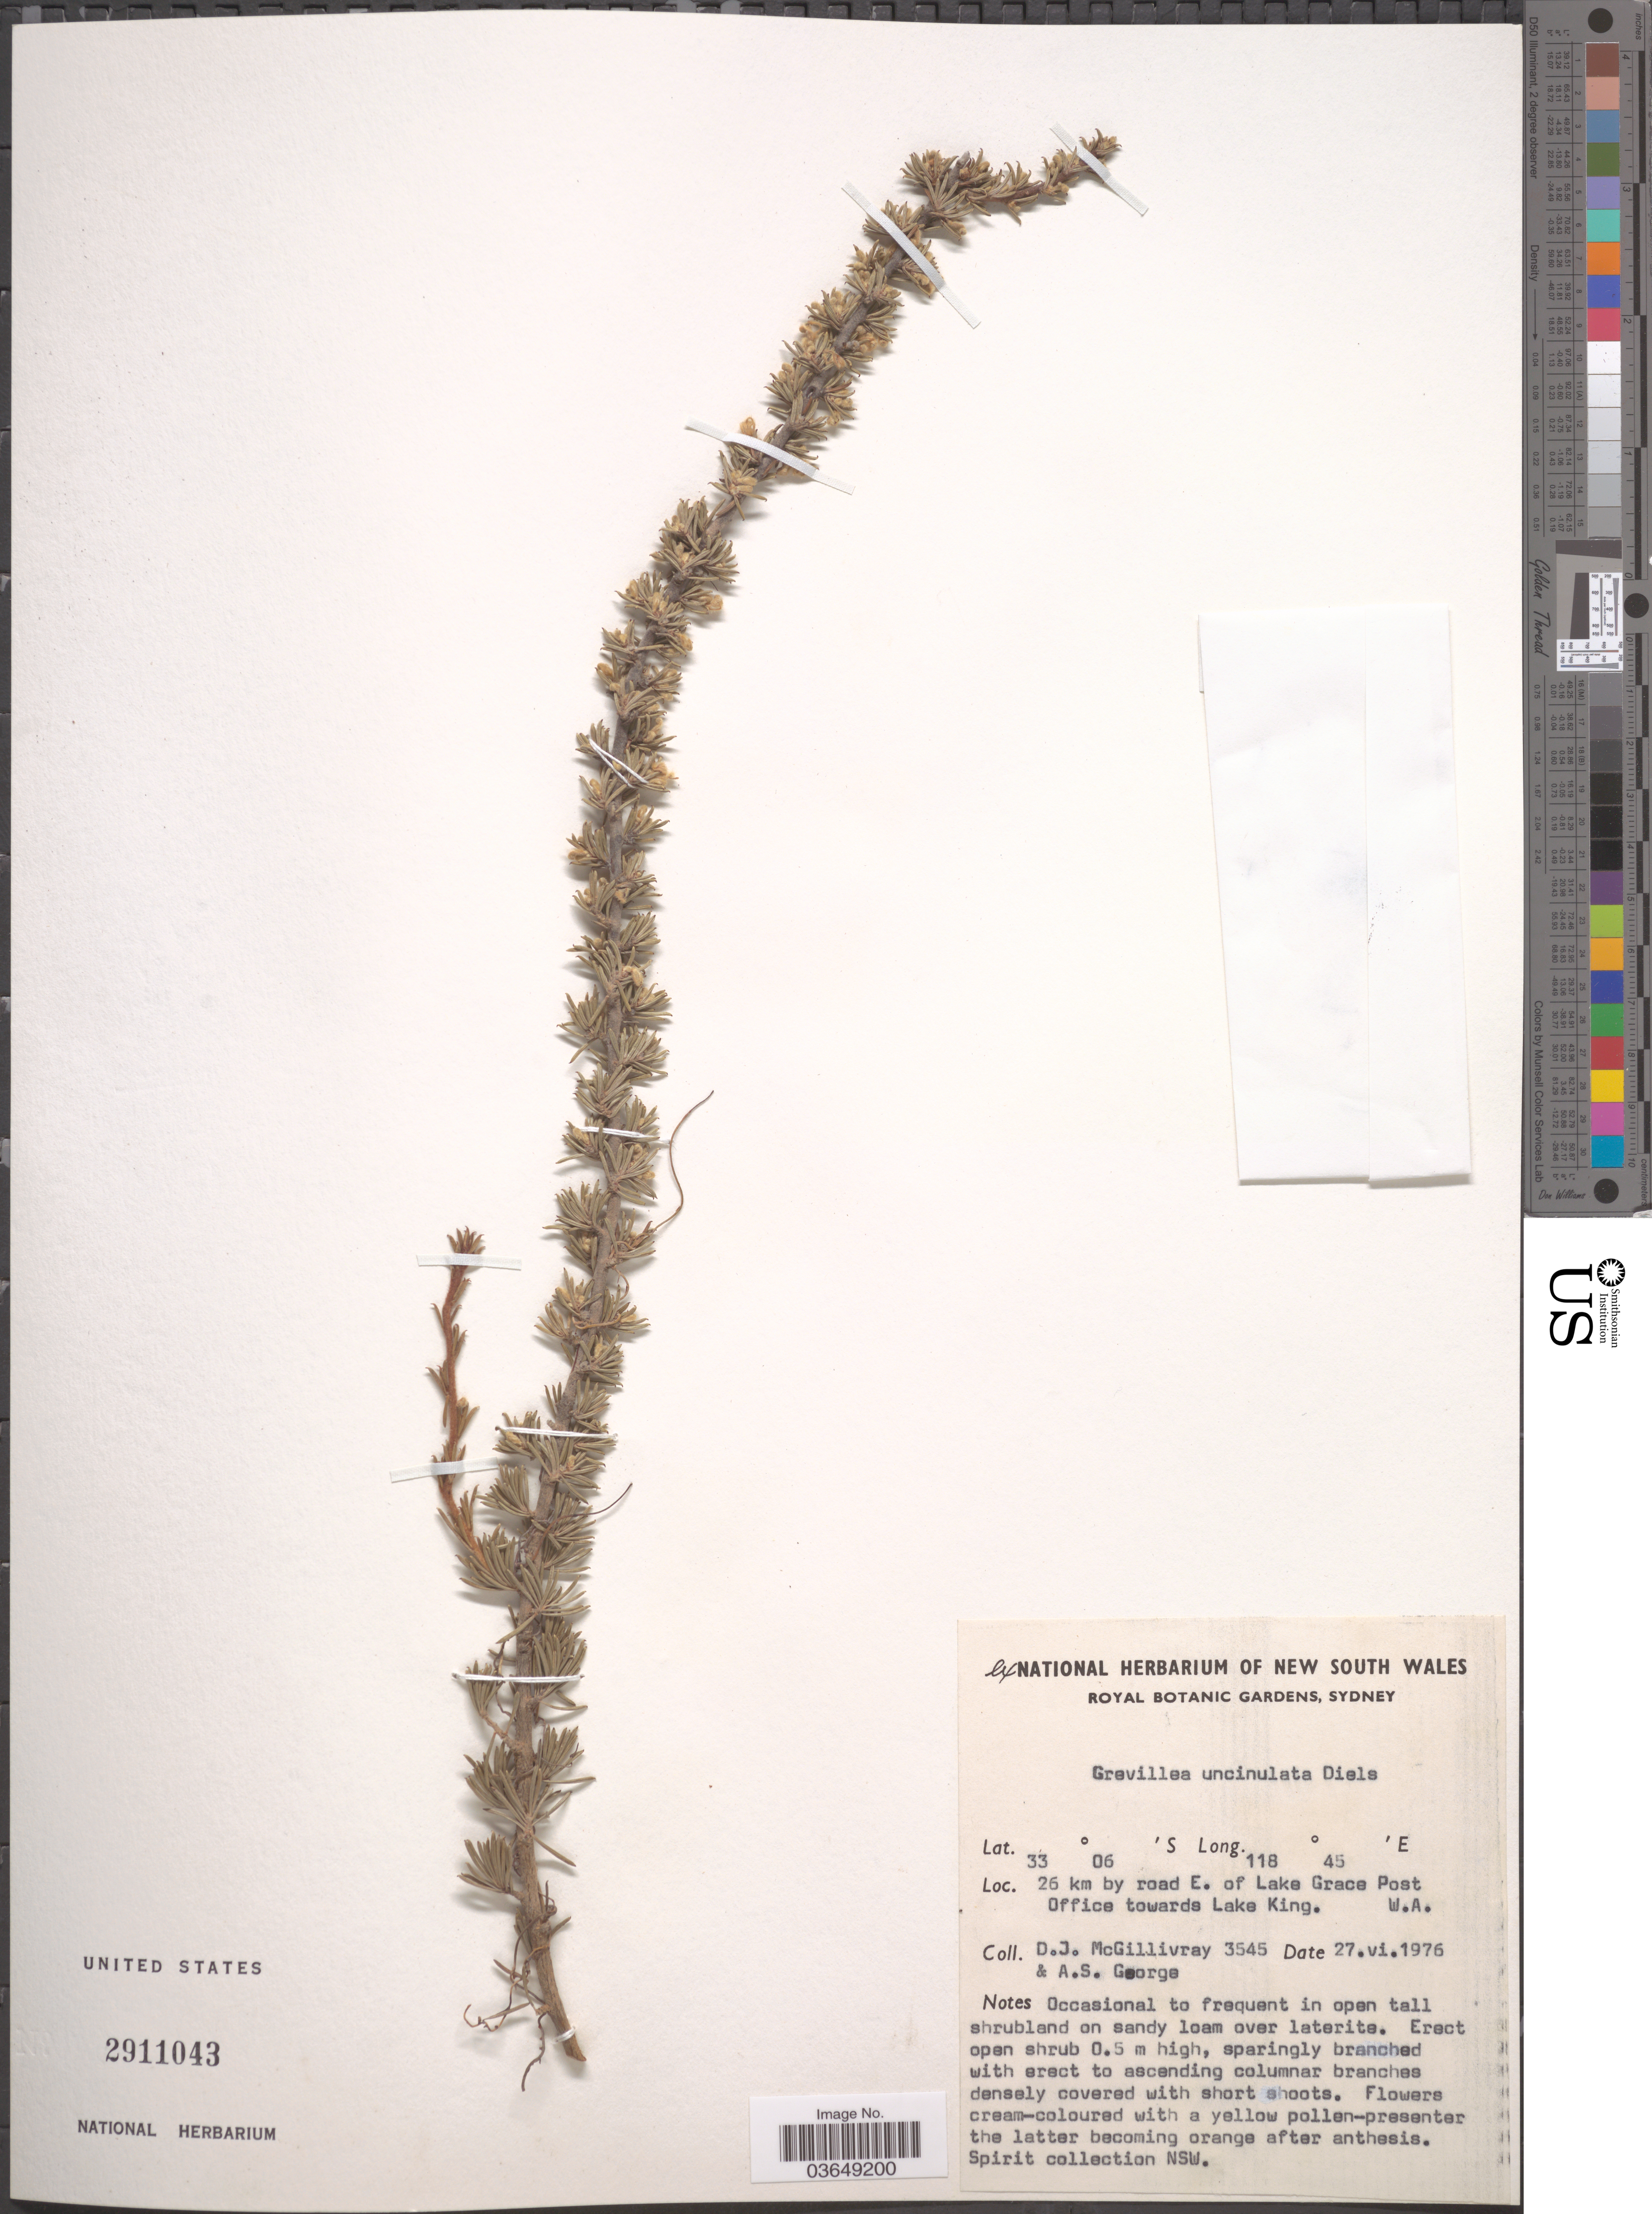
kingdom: Plantae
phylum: Tracheophyta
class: Magnoliopsida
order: Proteales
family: Proteaceae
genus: Grevillea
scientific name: Grevillea uncinulata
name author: Diels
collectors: D. J. McGillivray & A. S. George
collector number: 3545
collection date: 1976-06-27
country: Australia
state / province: Western Australia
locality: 26 km by road E. of Lake Grace Post Office towards Lake King.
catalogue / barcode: US 2911043